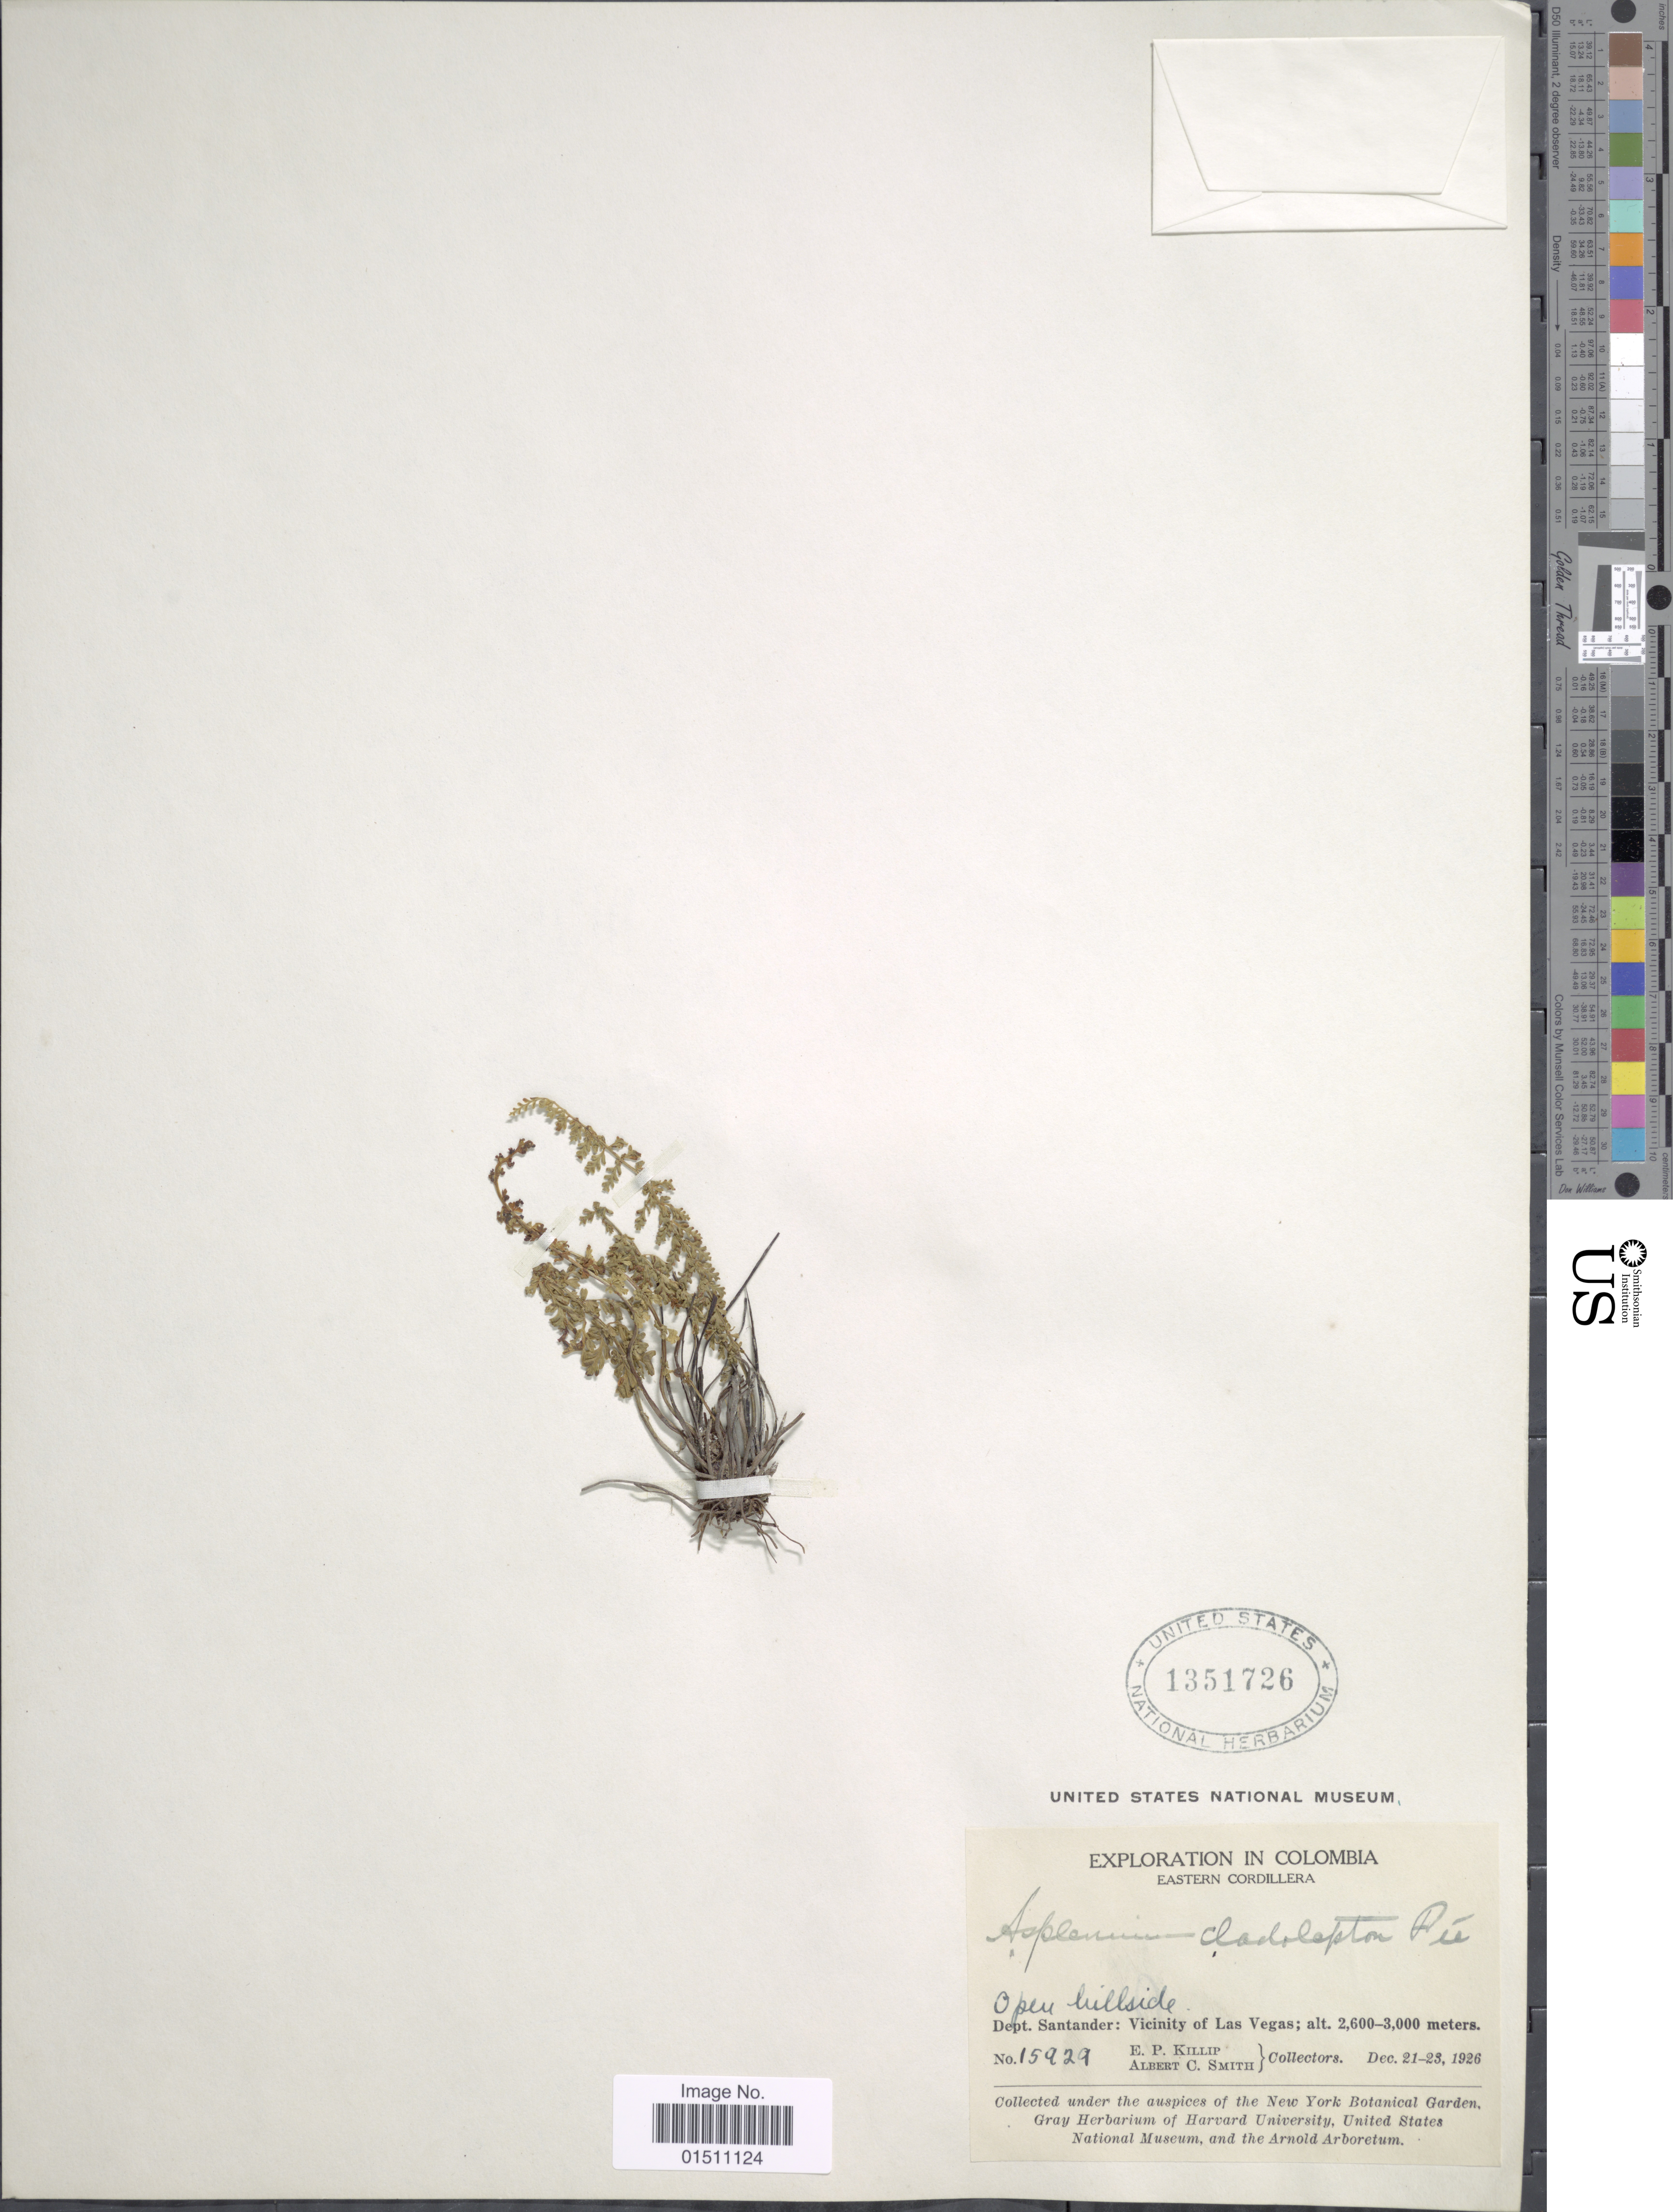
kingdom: Plantae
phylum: Tracheophyta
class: Polypodiopsida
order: Polypodiales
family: Aspleniaceae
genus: Asplenium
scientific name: Asplenium haenkeanum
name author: (C. Presl) Hieron.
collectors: E. P. Killip & A. C. Smith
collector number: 15929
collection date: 1926-12-21/1926-12-23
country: Colombia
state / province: Santander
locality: Colombia, Eastern Cordillera, Dept. Santander: Vicinity of Las Vegas.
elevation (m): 2600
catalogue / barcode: US 1351726